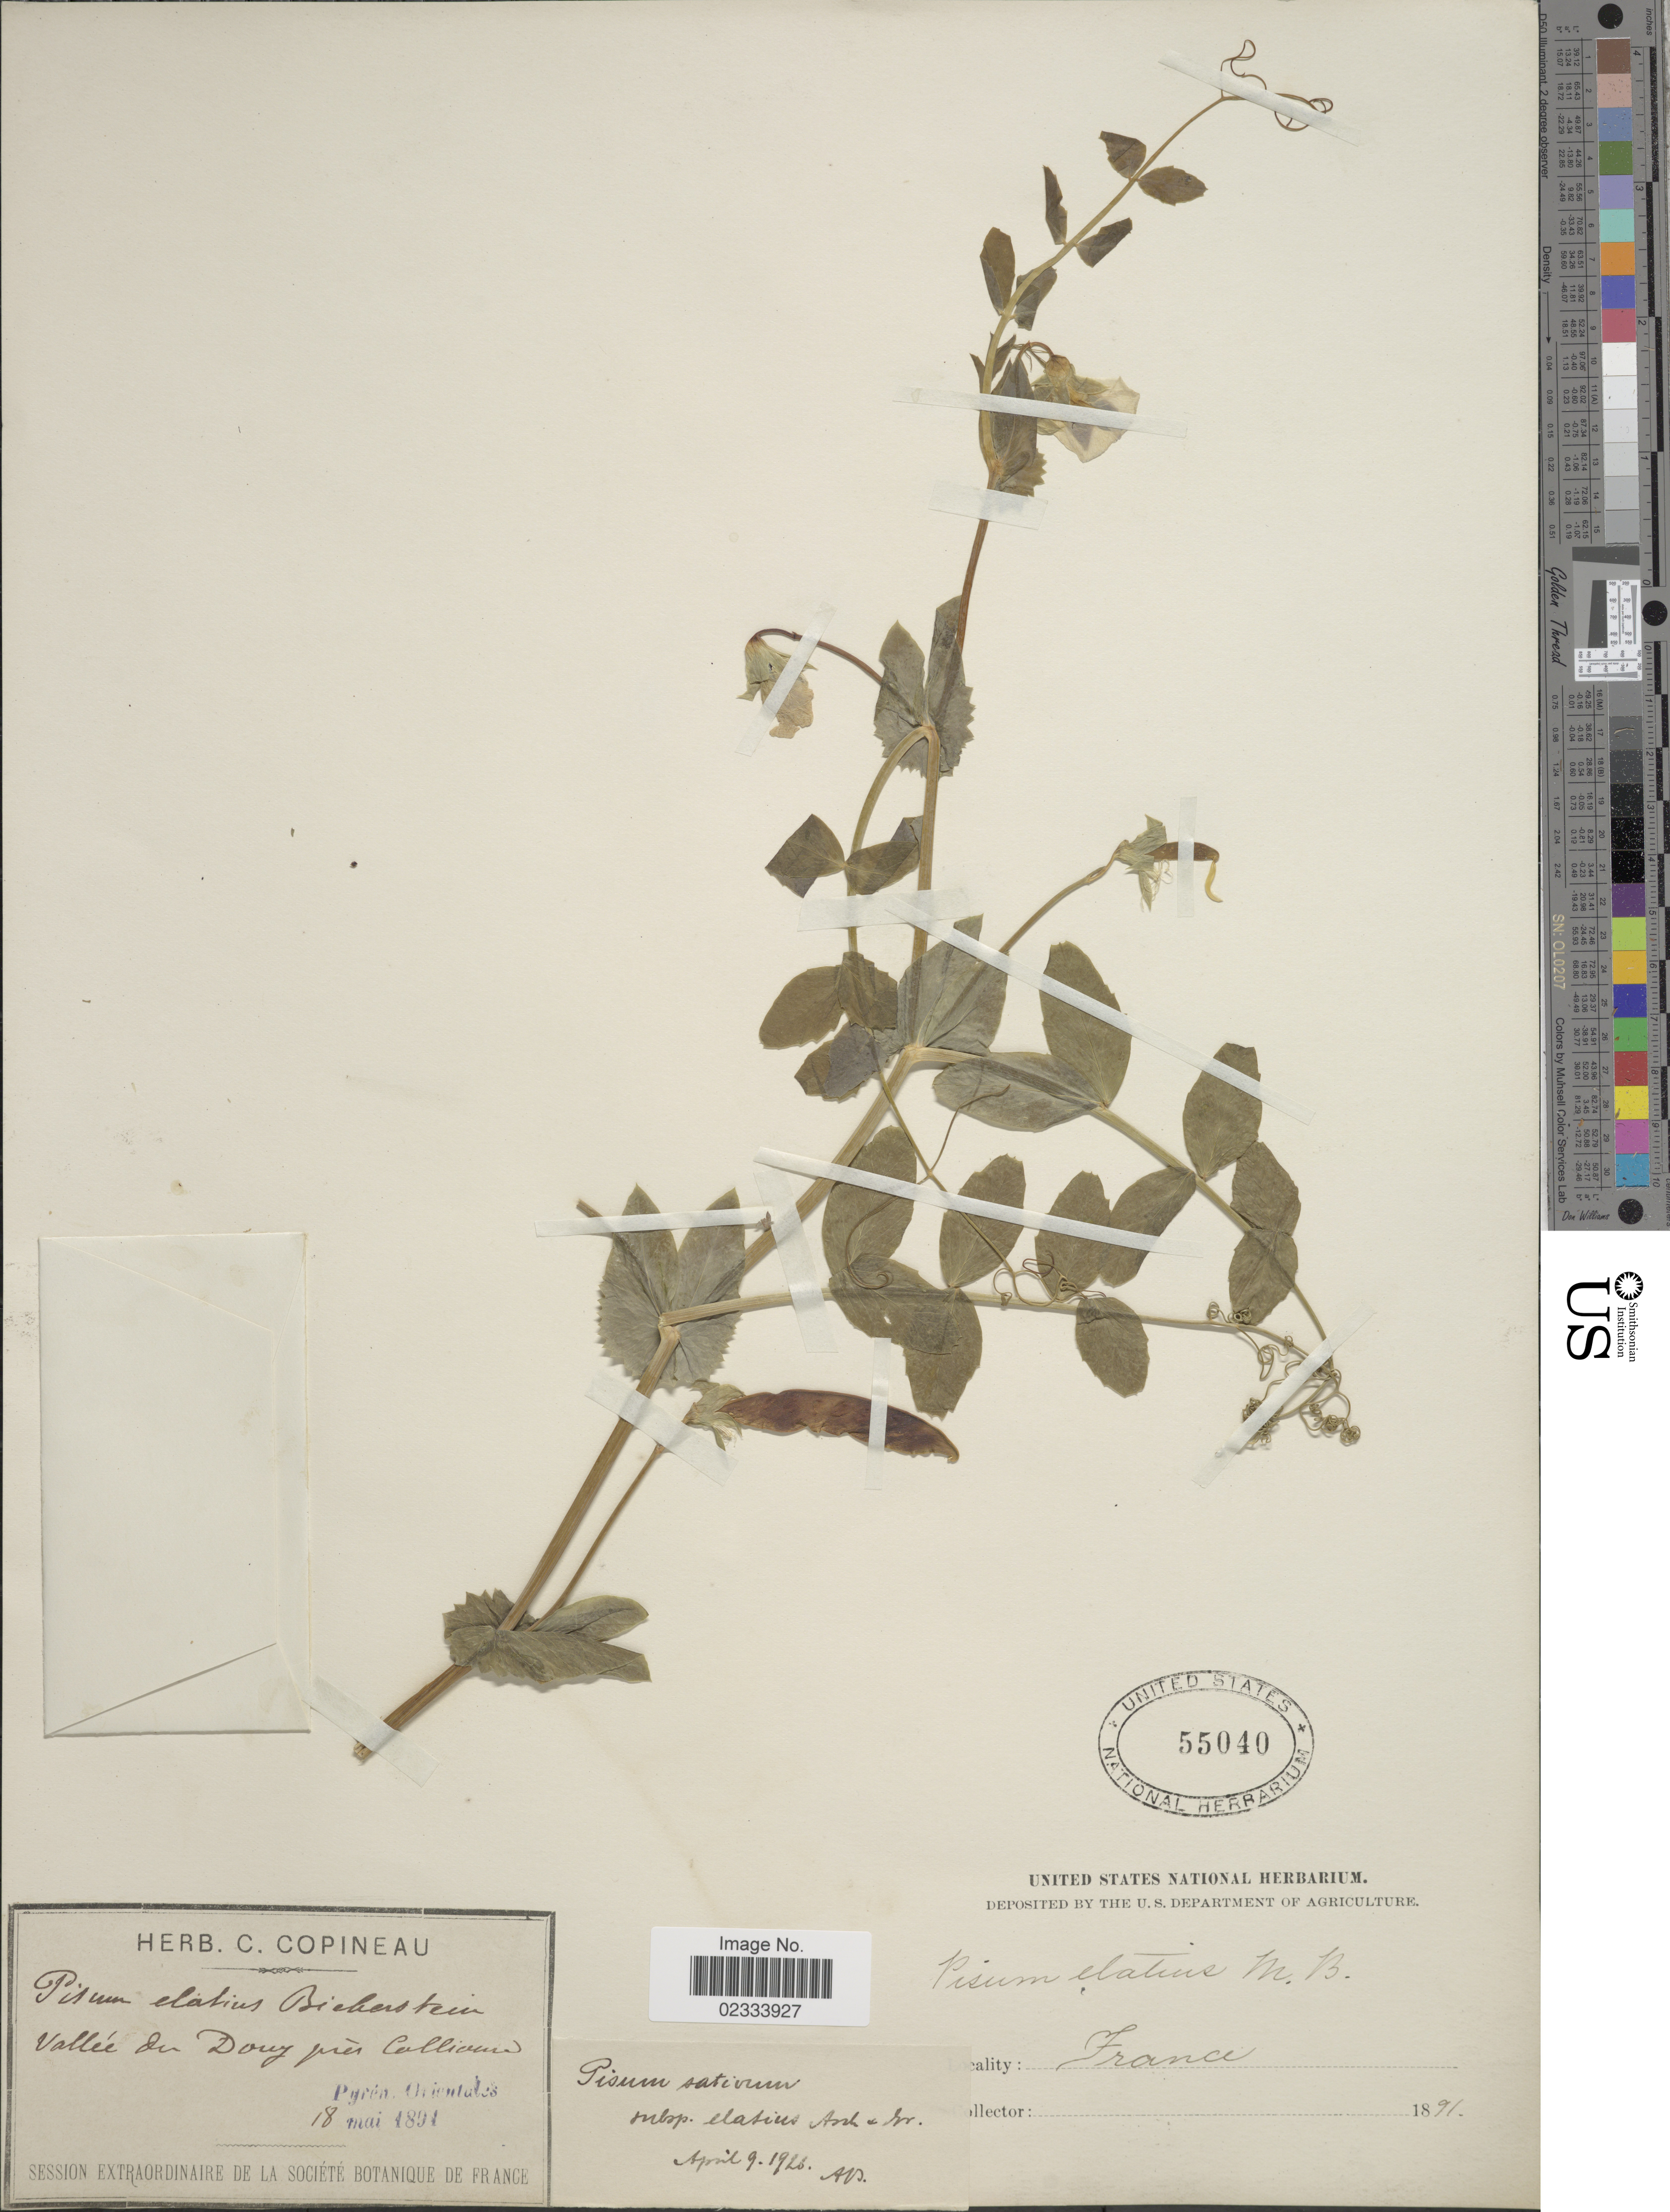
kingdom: Plantae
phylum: Tracheophyta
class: Magnoliopsida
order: Fabales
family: Fabaceae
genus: Pisum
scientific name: Pisum sativum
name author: L.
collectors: ex herb. C. Copineau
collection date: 1891-05-18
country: France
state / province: Occitanie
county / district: Pyrénées-Orientales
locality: Vallée du Douy près Collioure, Pyren. Orientales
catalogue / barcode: US 55040